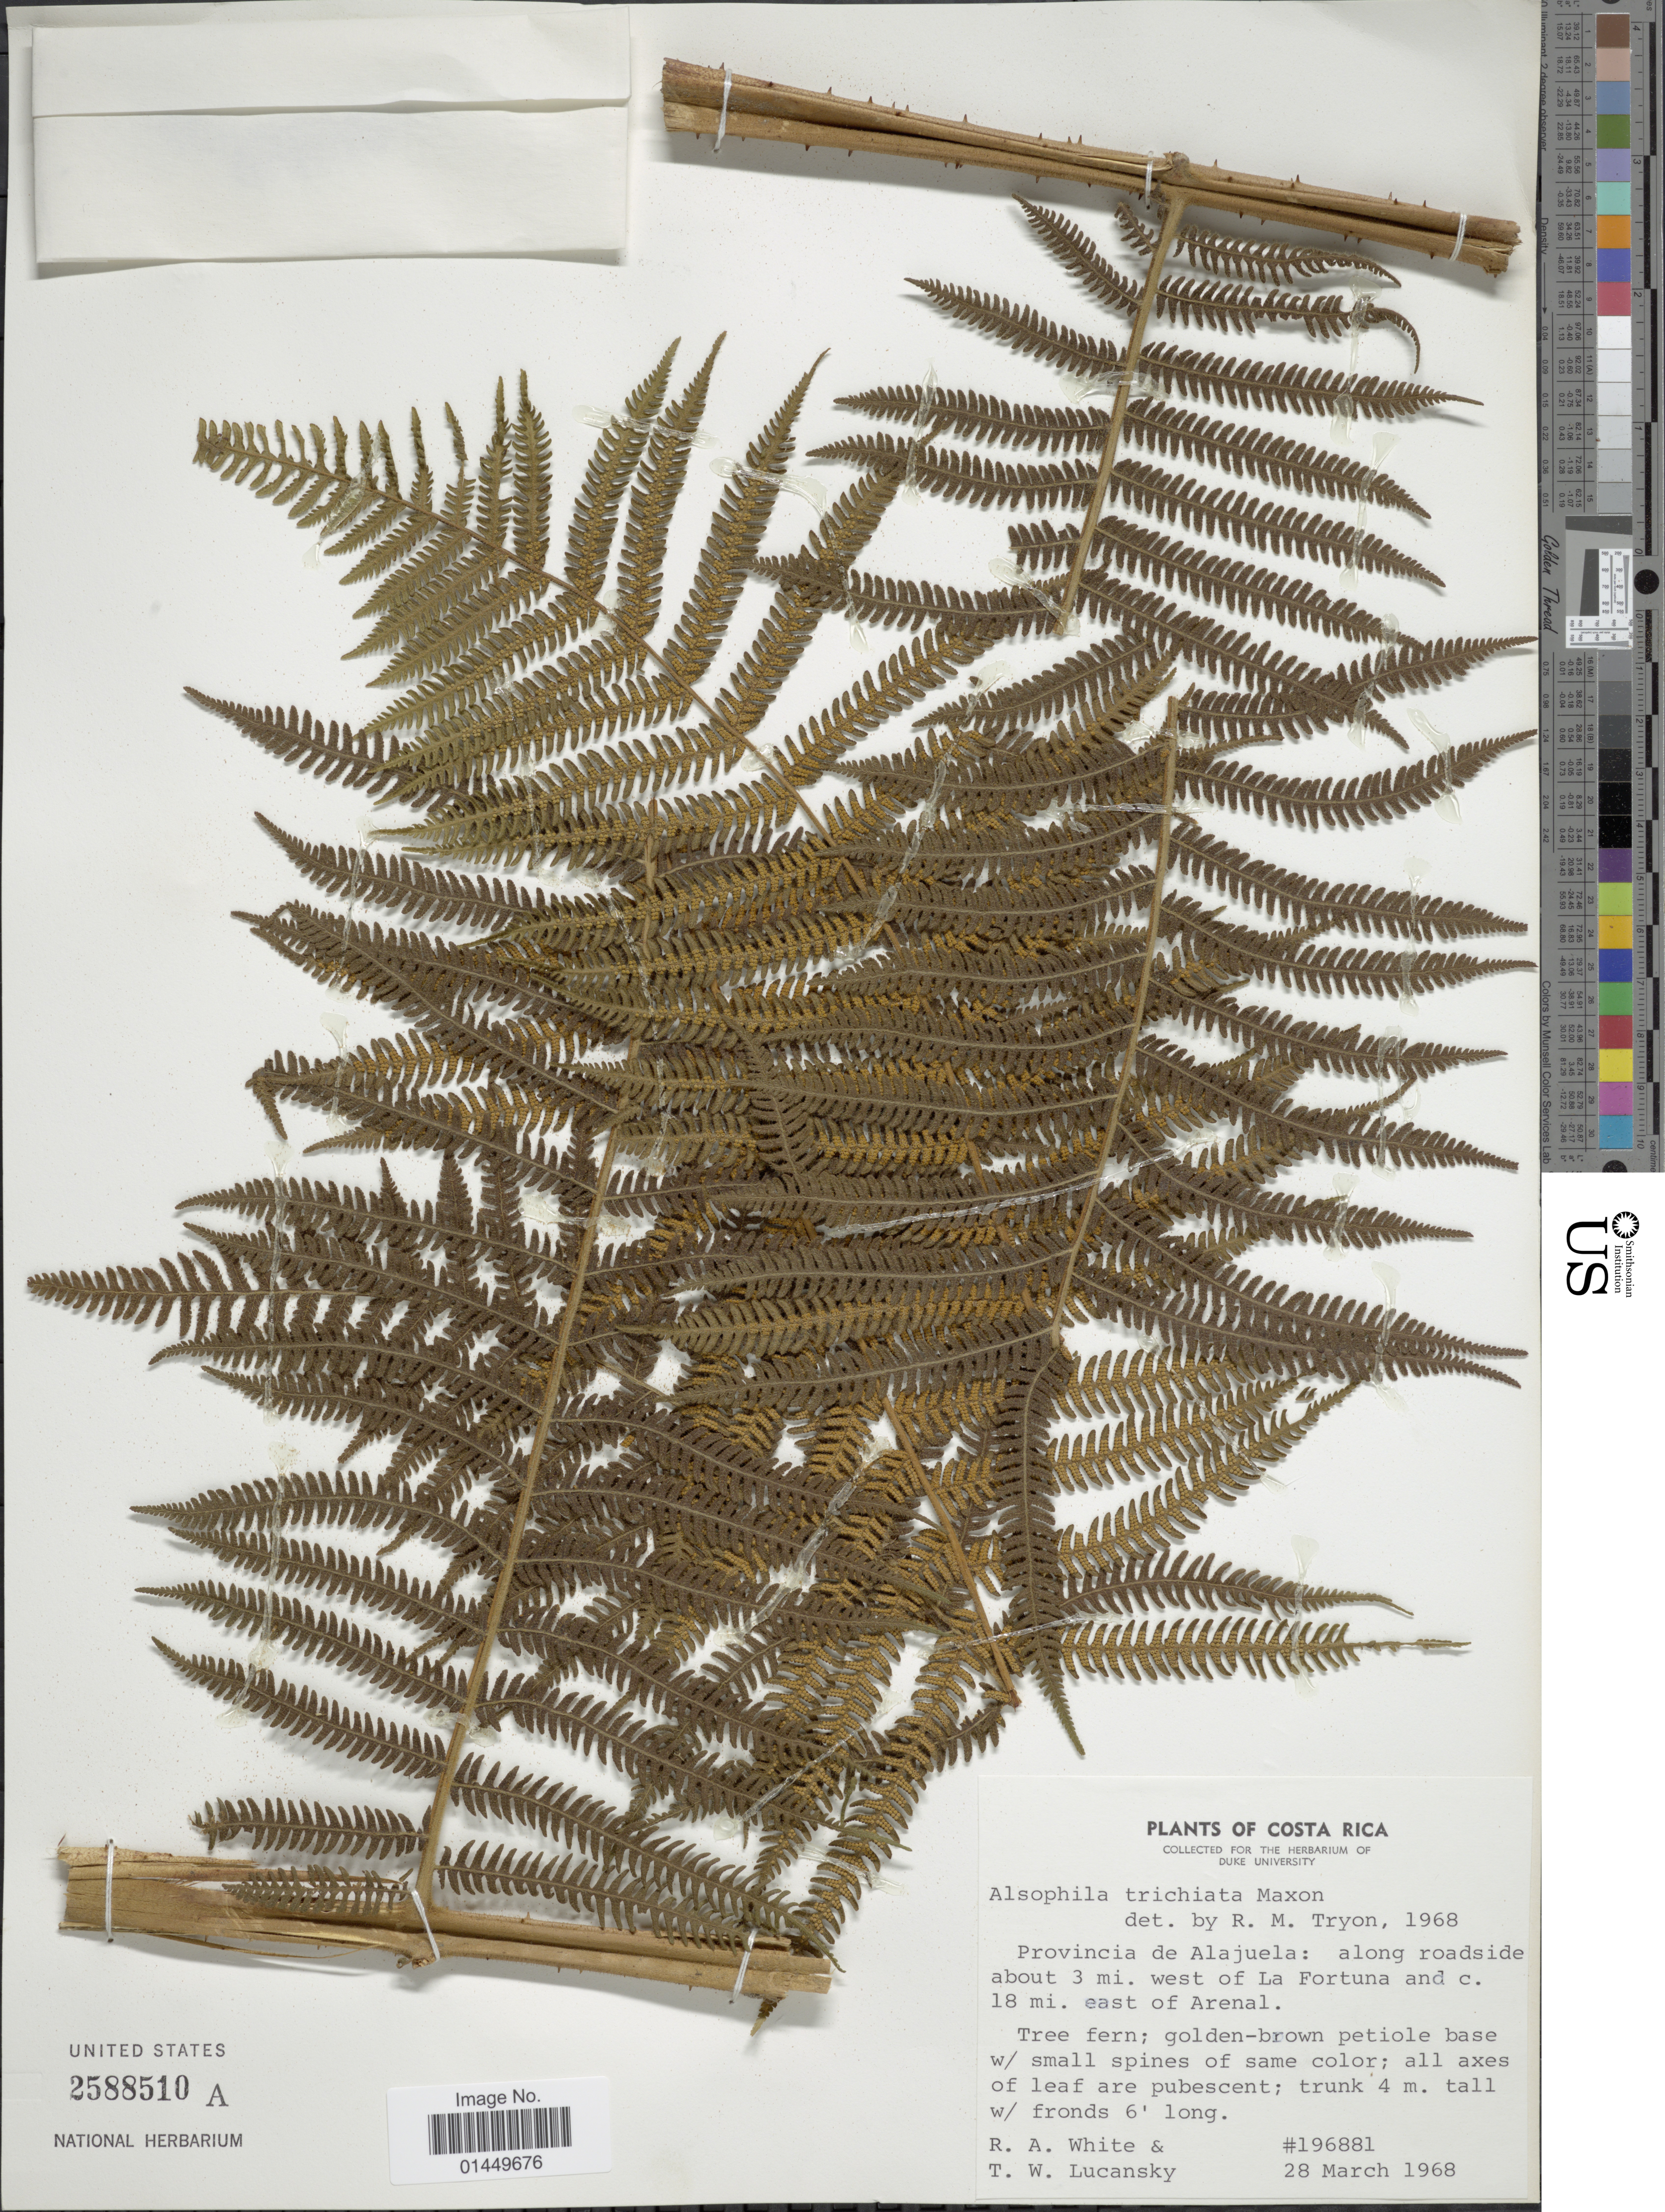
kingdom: Plantae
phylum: Tracheophyta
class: Polypodiopsida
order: Cyatheales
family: Cyatheaceae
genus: Cyathea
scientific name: Cyathea trichiata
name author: (Maxon) Domin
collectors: R. A. White & T. Lucansky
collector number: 196881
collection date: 1968-03-28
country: Costa Rica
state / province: Alajuela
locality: Provincia de Alajuela: along roadside about 3 mi. west of La Fortuna and 18 mi. east of Arenal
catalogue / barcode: US 2588510A